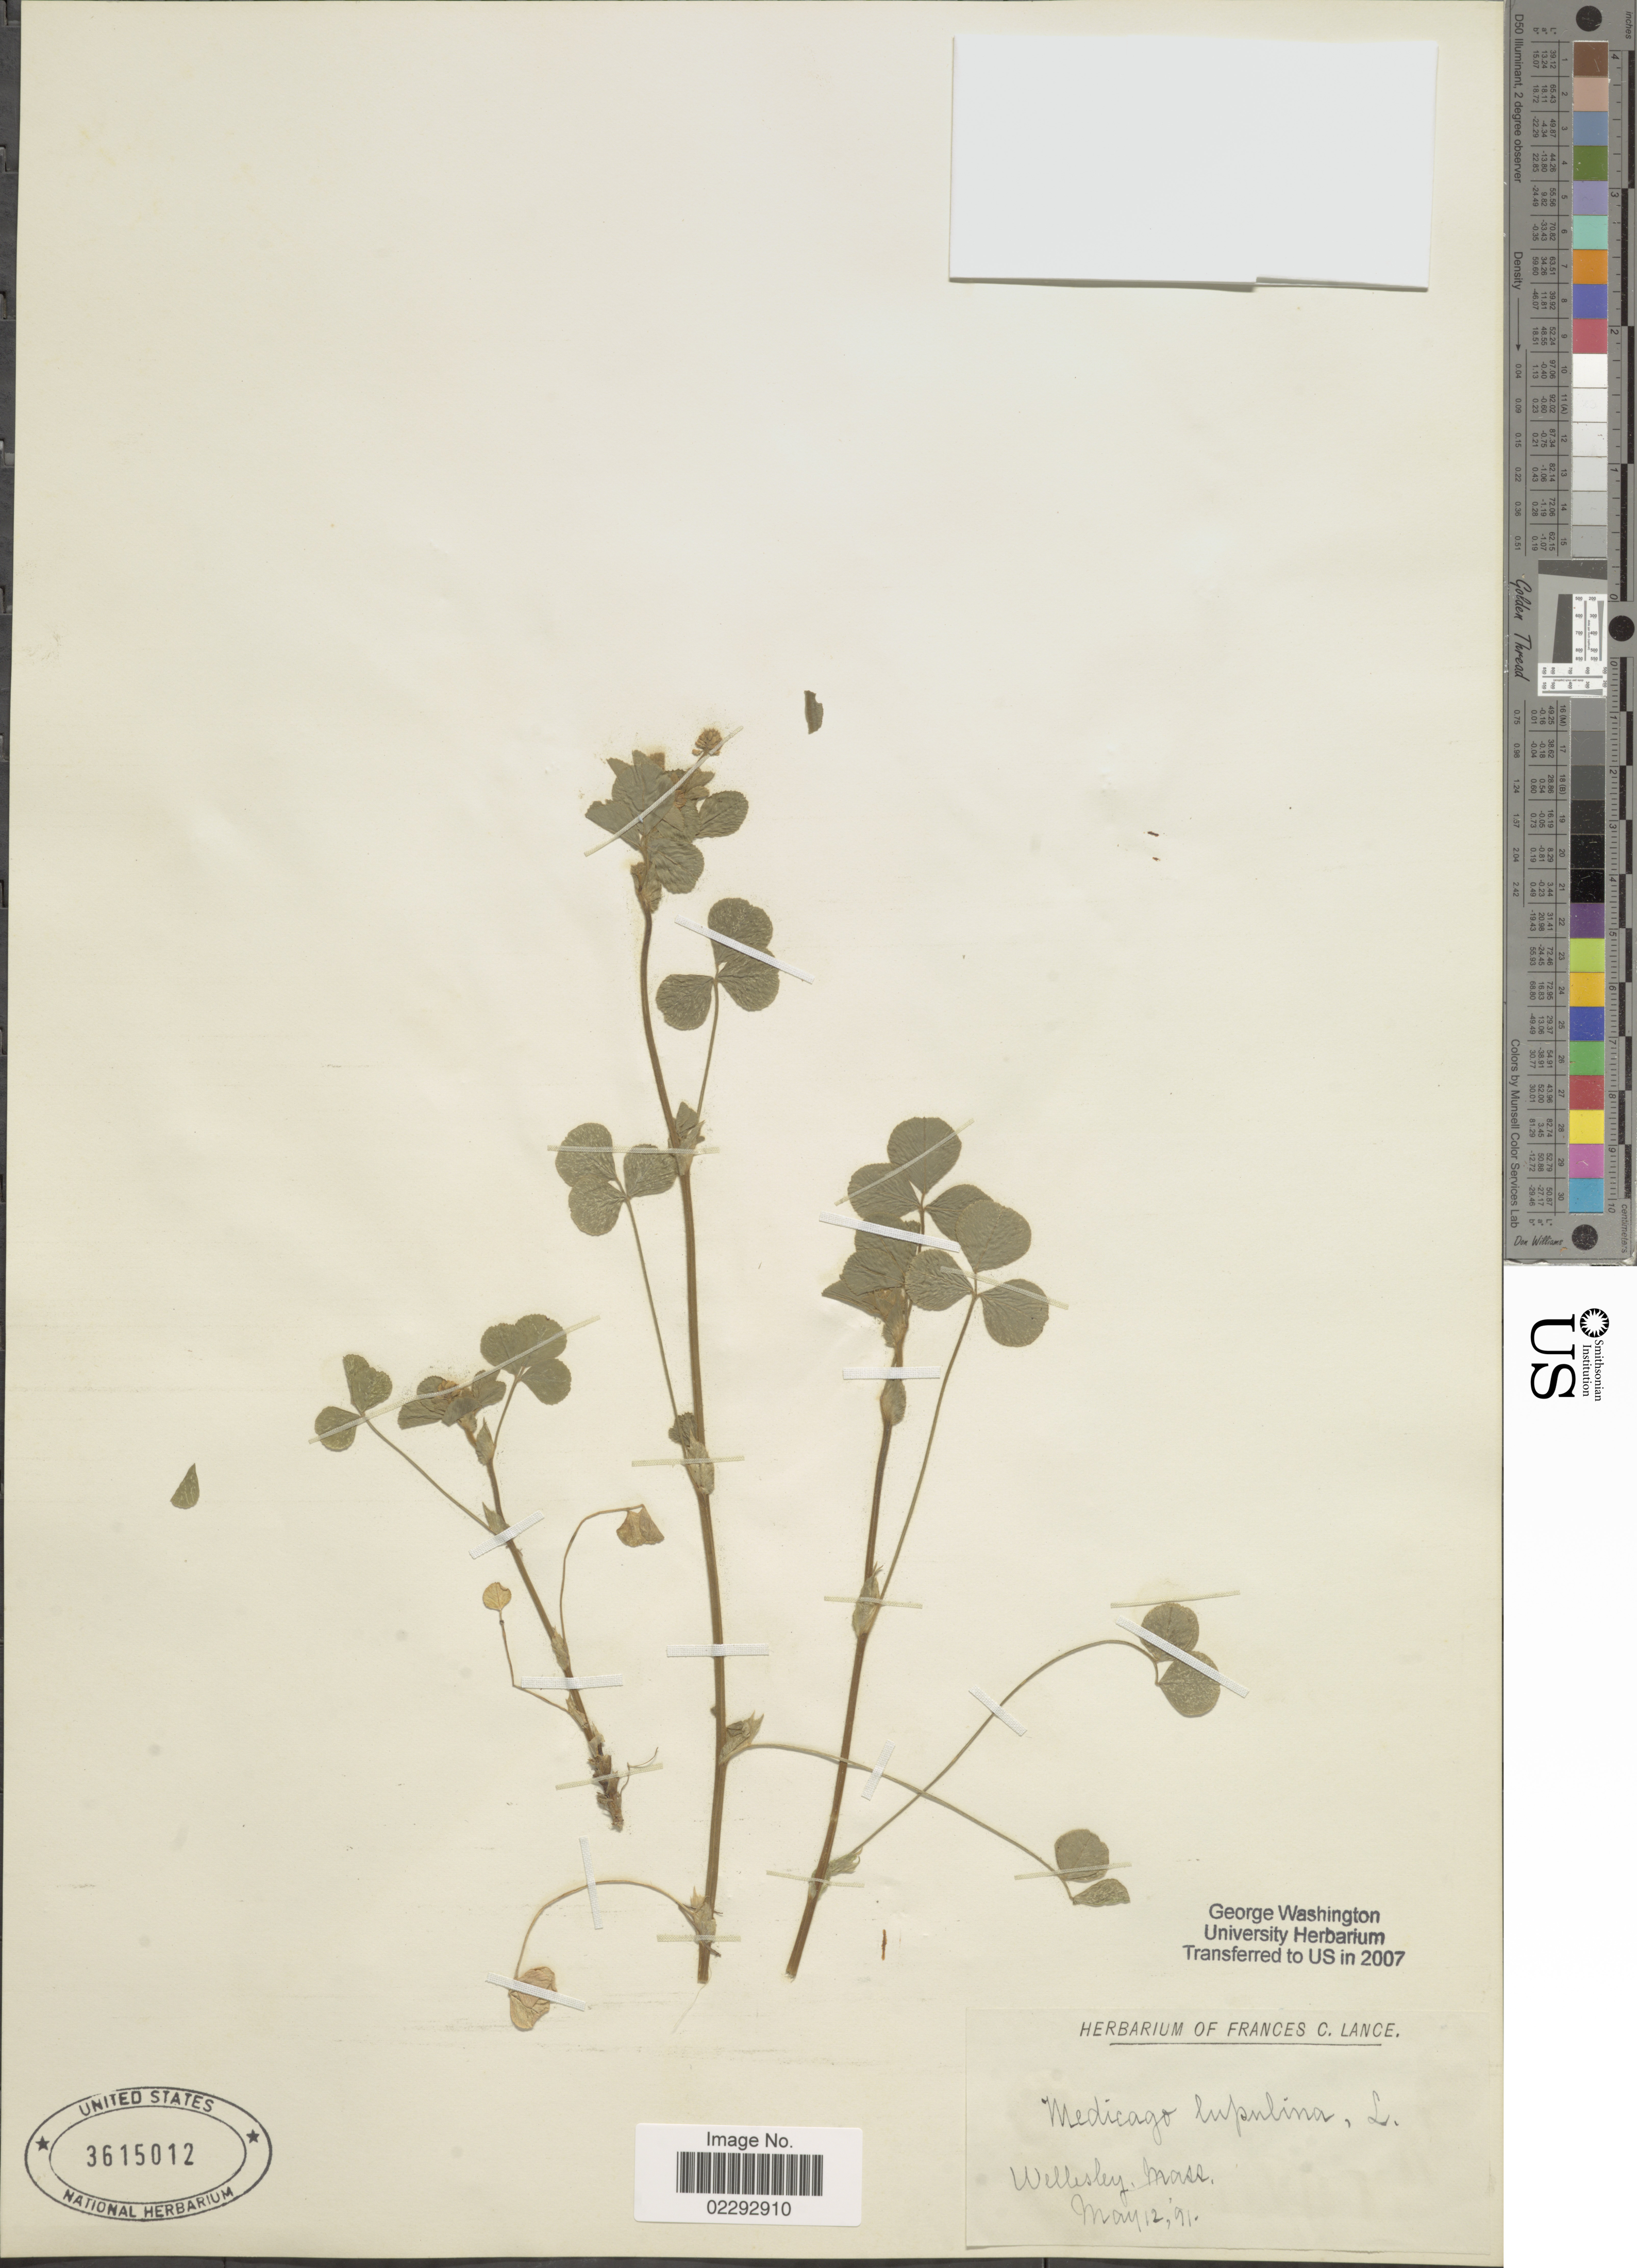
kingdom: Plantae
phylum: Tracheophyta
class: Magnoliopsida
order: Fabales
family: Fabaceae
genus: Medicago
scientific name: Medicago lupulina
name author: L.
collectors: ex herb. Frances C. Lance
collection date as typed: Transcribed d/m/y: 12/5/91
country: United States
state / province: Massachusetts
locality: Wellesley, Mass.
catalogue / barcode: US 3615012